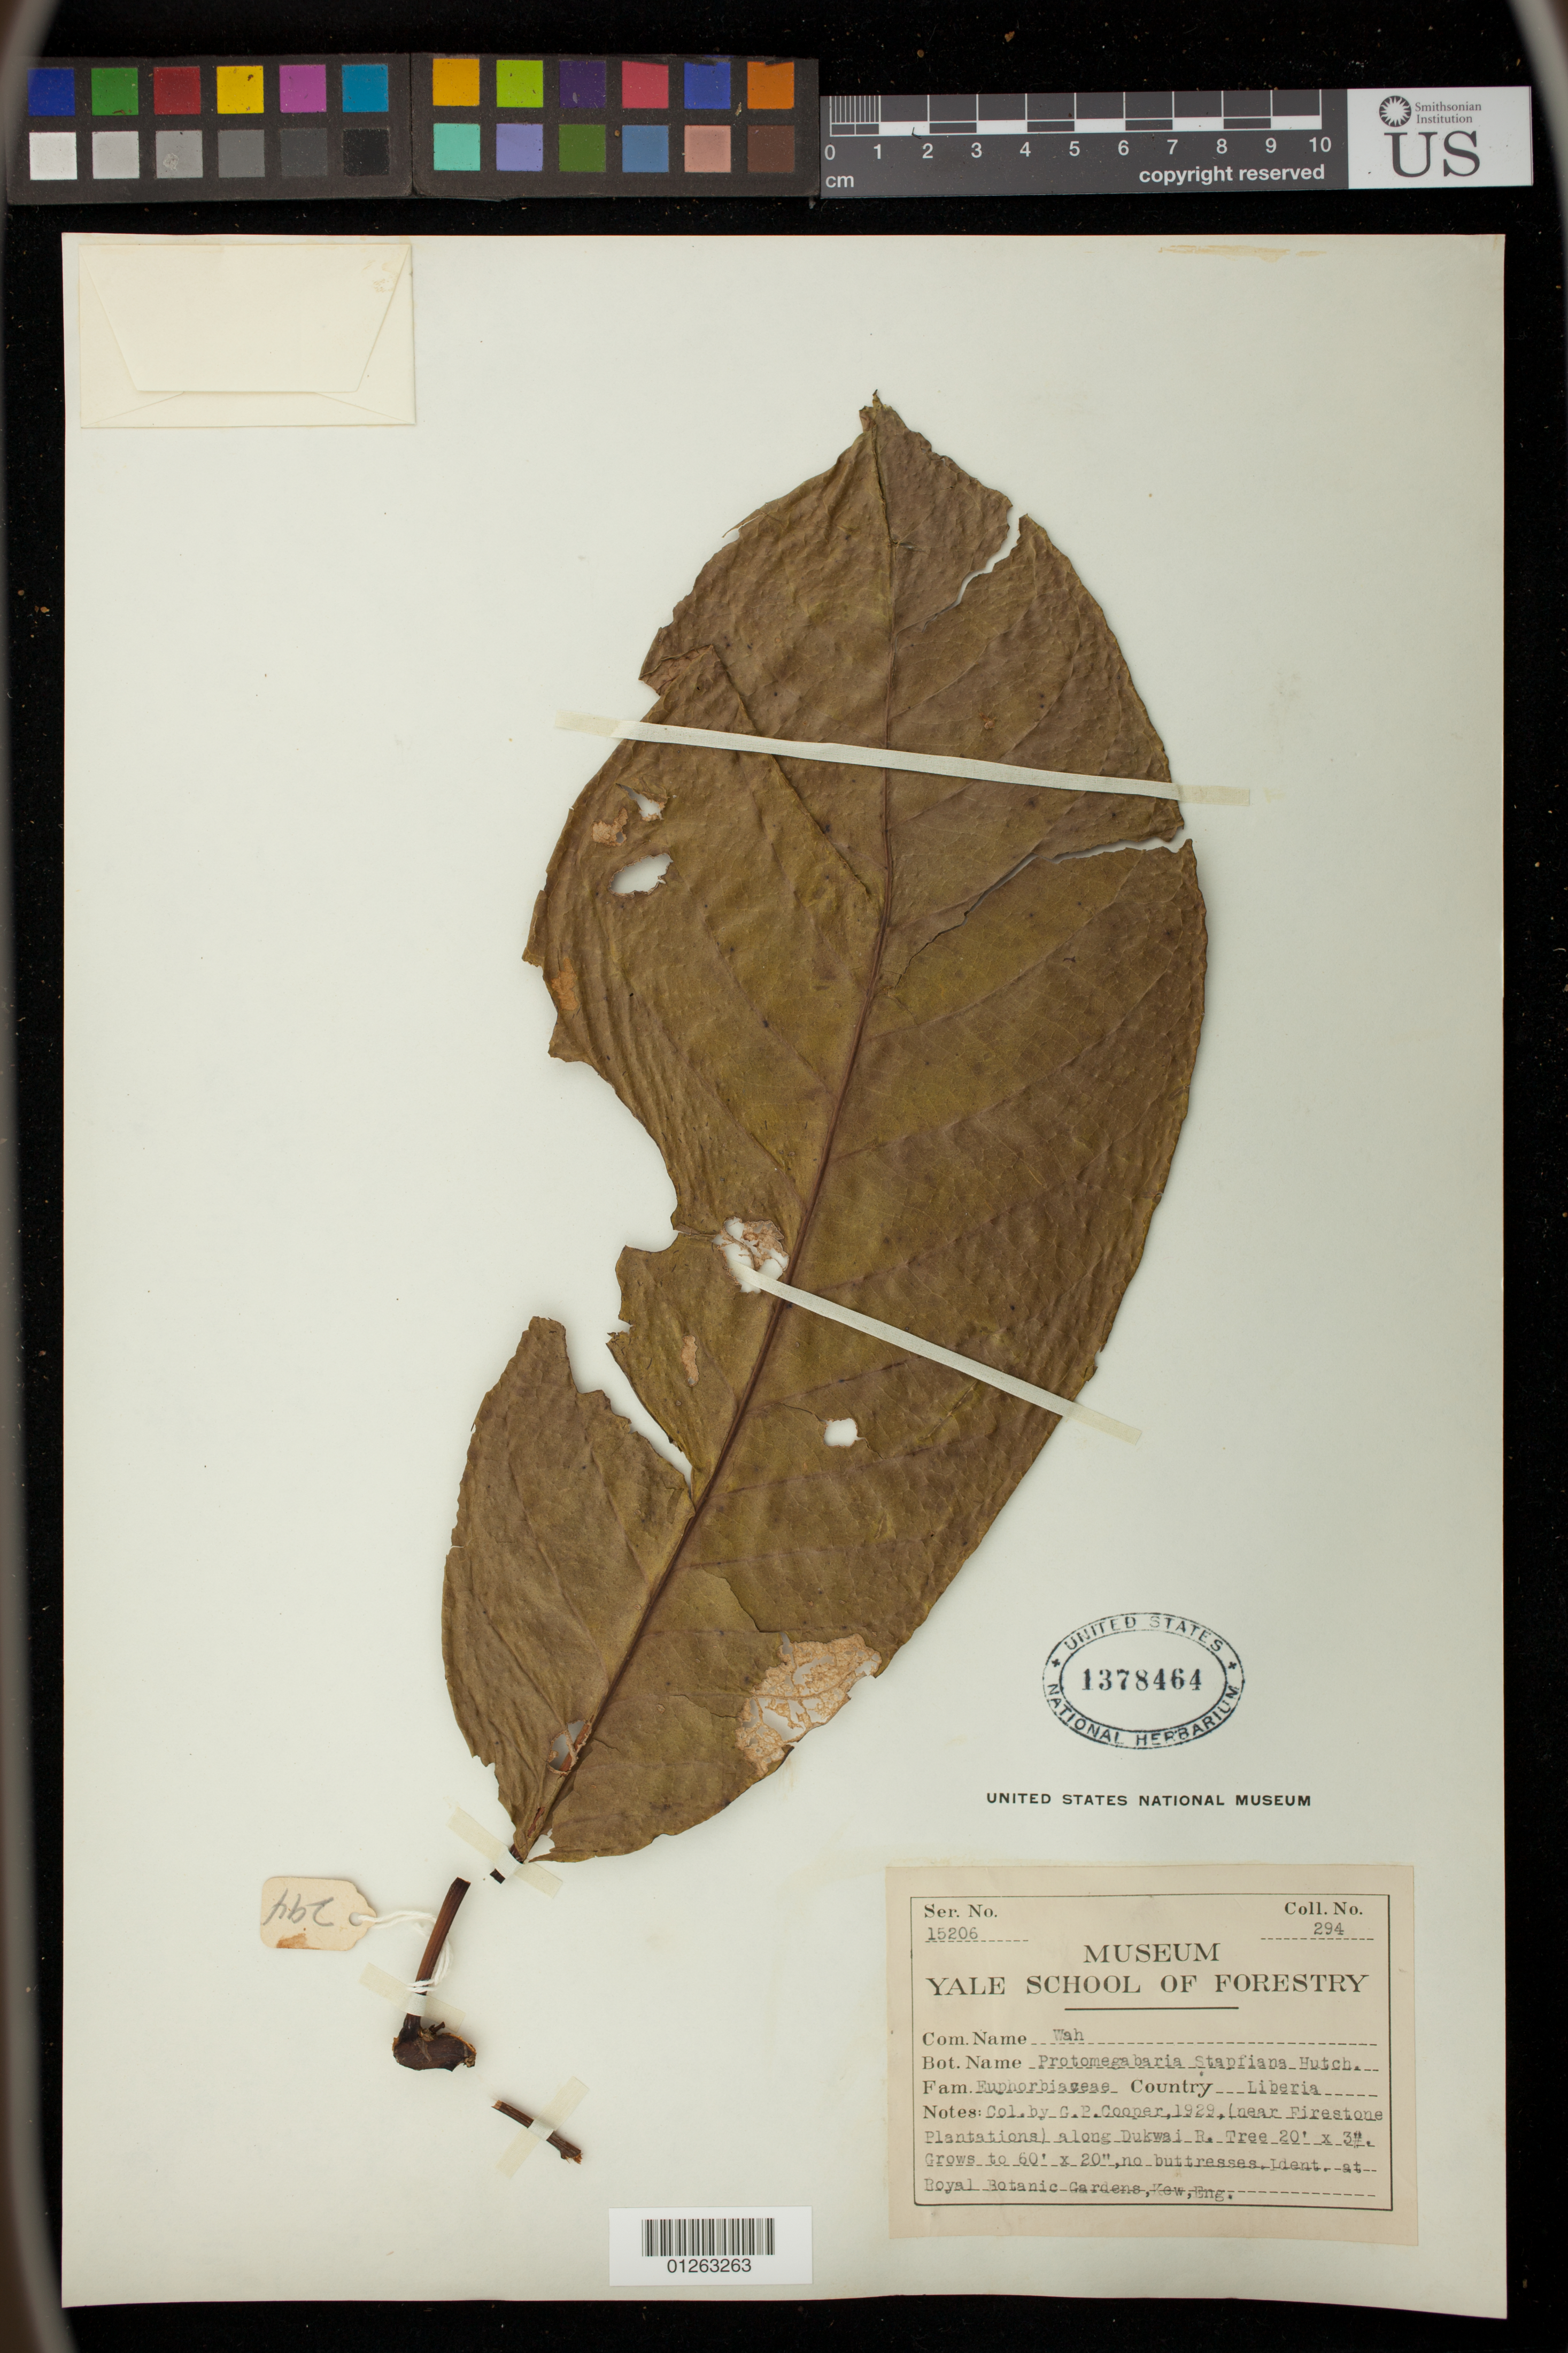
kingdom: Plantae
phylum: Tracheophyta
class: Magnoliopsida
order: Malpighiales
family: Phyllanthaceae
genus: Protomegabaria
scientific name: Protomegabaria stapfiana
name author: (Beills) Hutch.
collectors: G. Cooper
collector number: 294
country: Liberia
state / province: Margibi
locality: (near Firestone Plantation) along Dukwai R.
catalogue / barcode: US 1378464